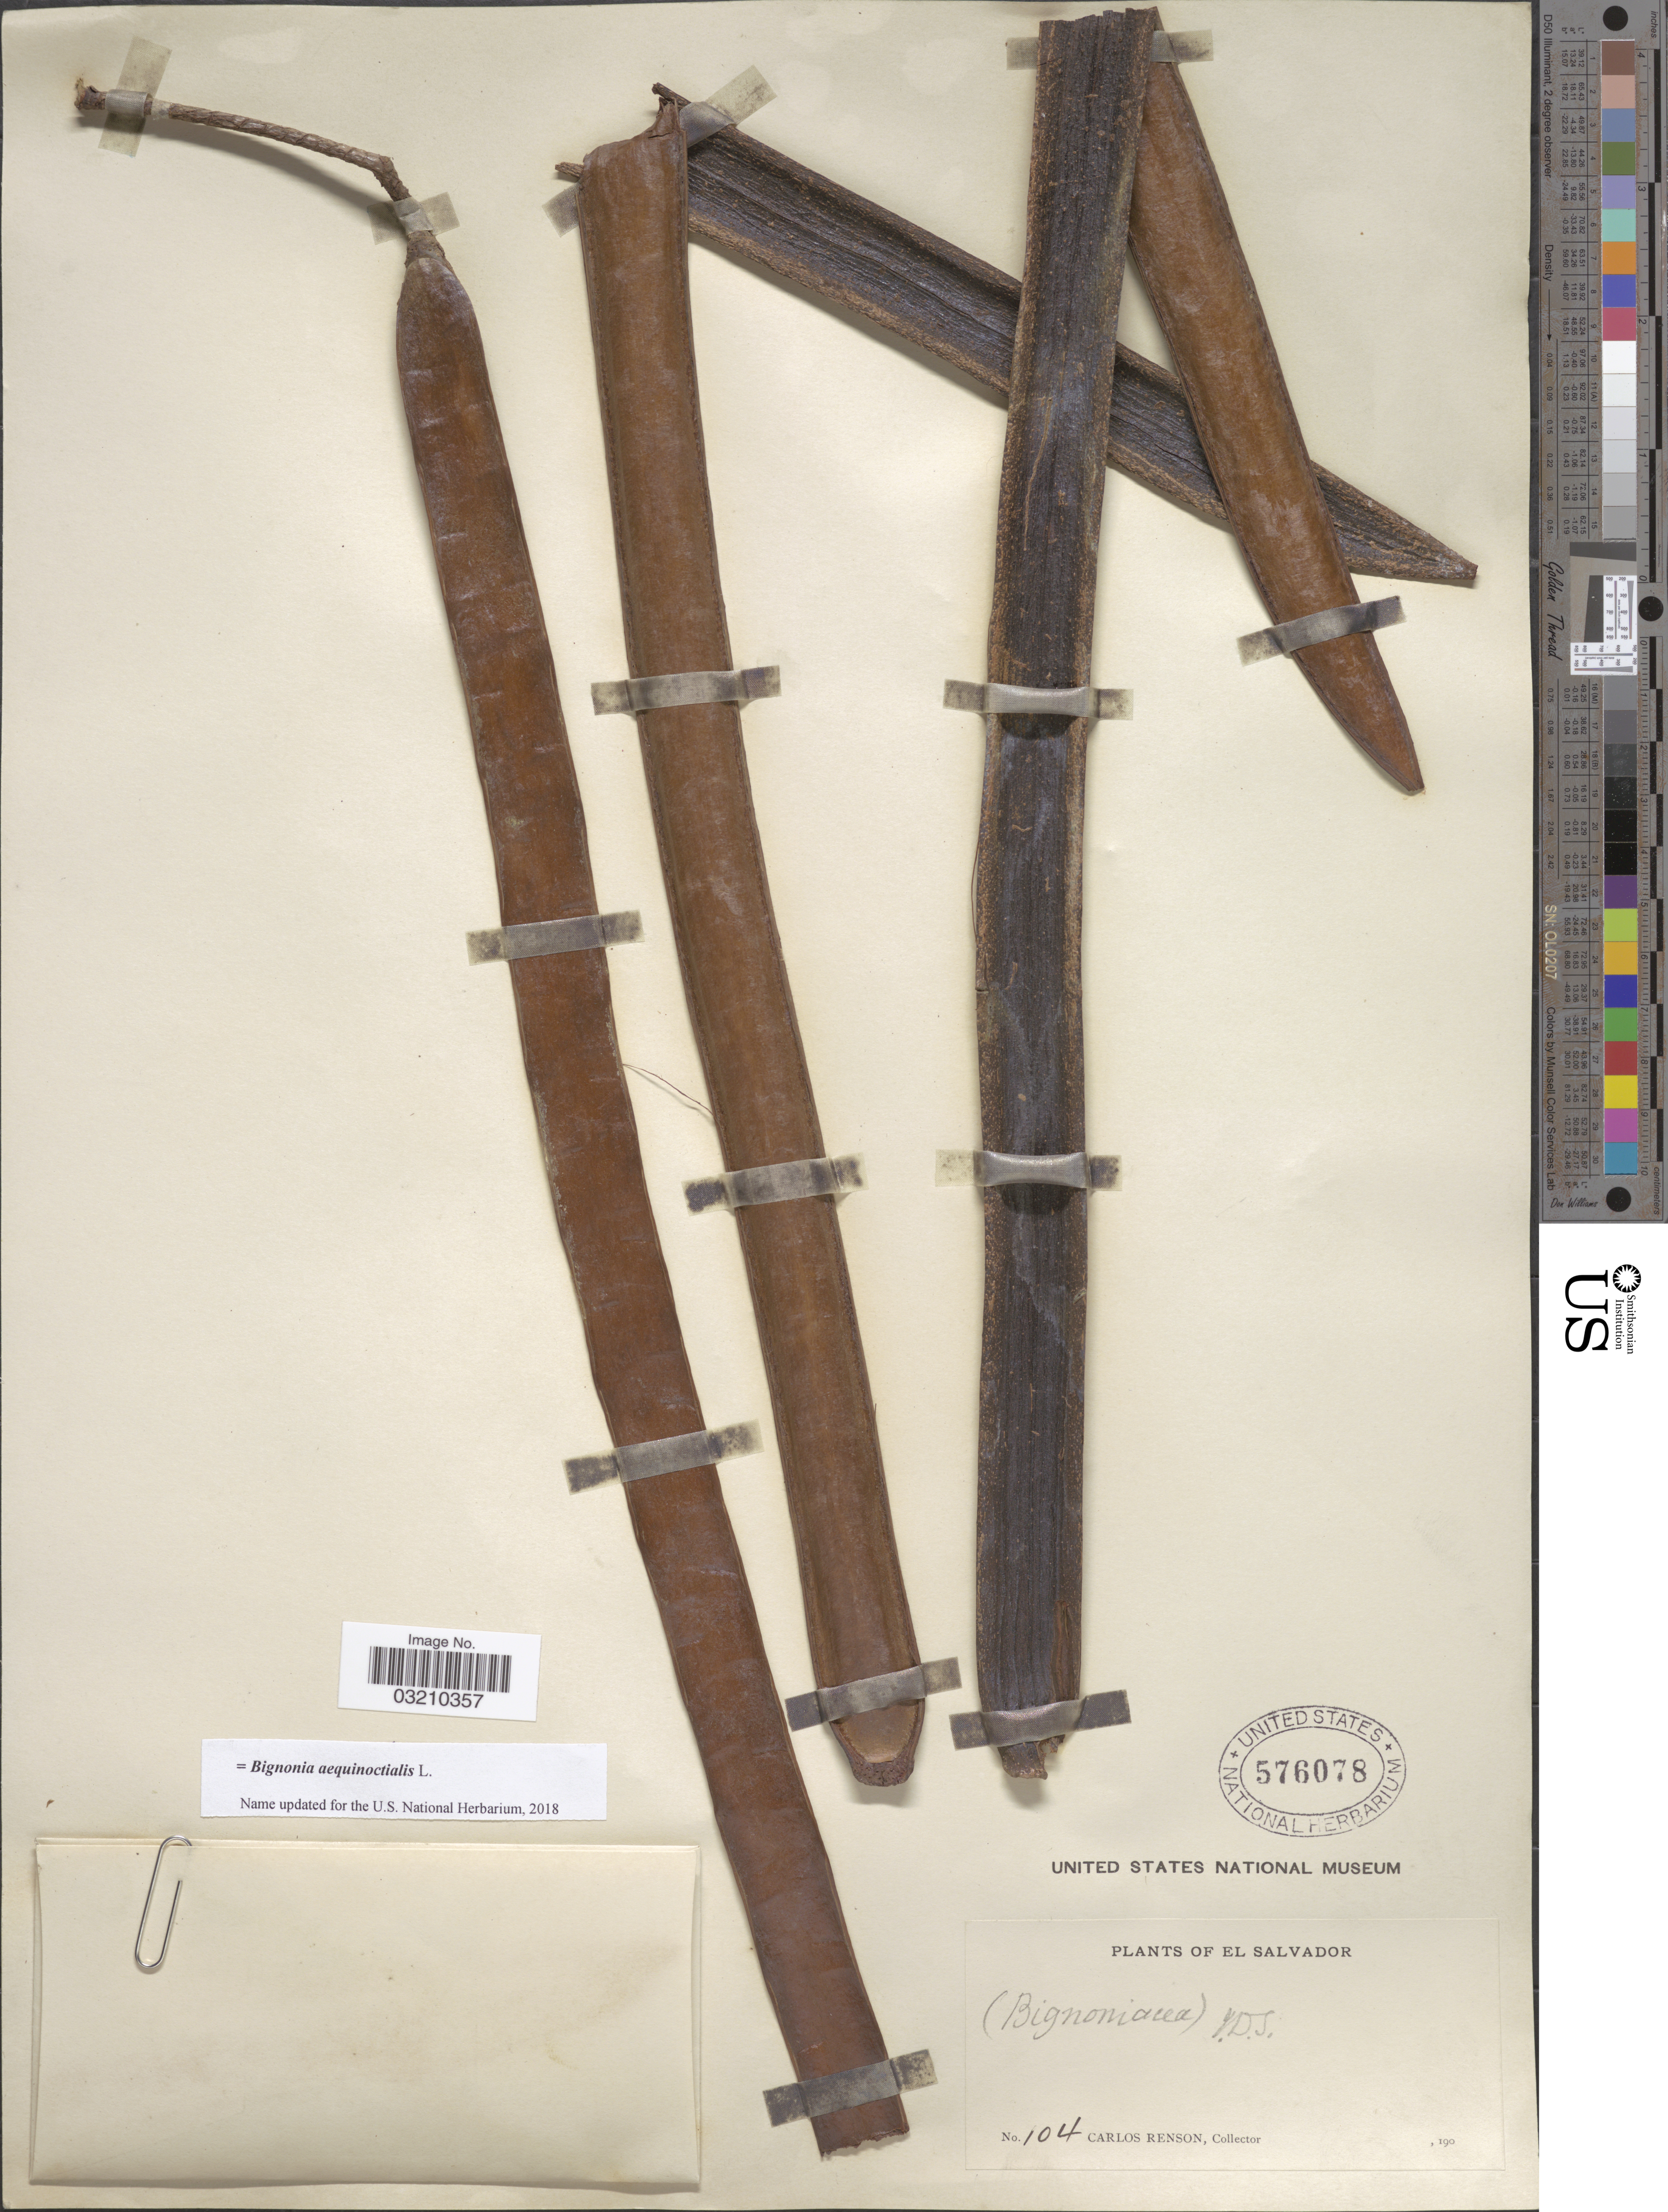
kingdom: Plantae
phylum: Tracheophyta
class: Magnoliopsida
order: Lamiales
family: Bignoniaceae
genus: Bignonia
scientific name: Bignonia aequinoctialis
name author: L.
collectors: C. Renson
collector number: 104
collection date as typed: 190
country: El Salvador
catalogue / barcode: US 576078